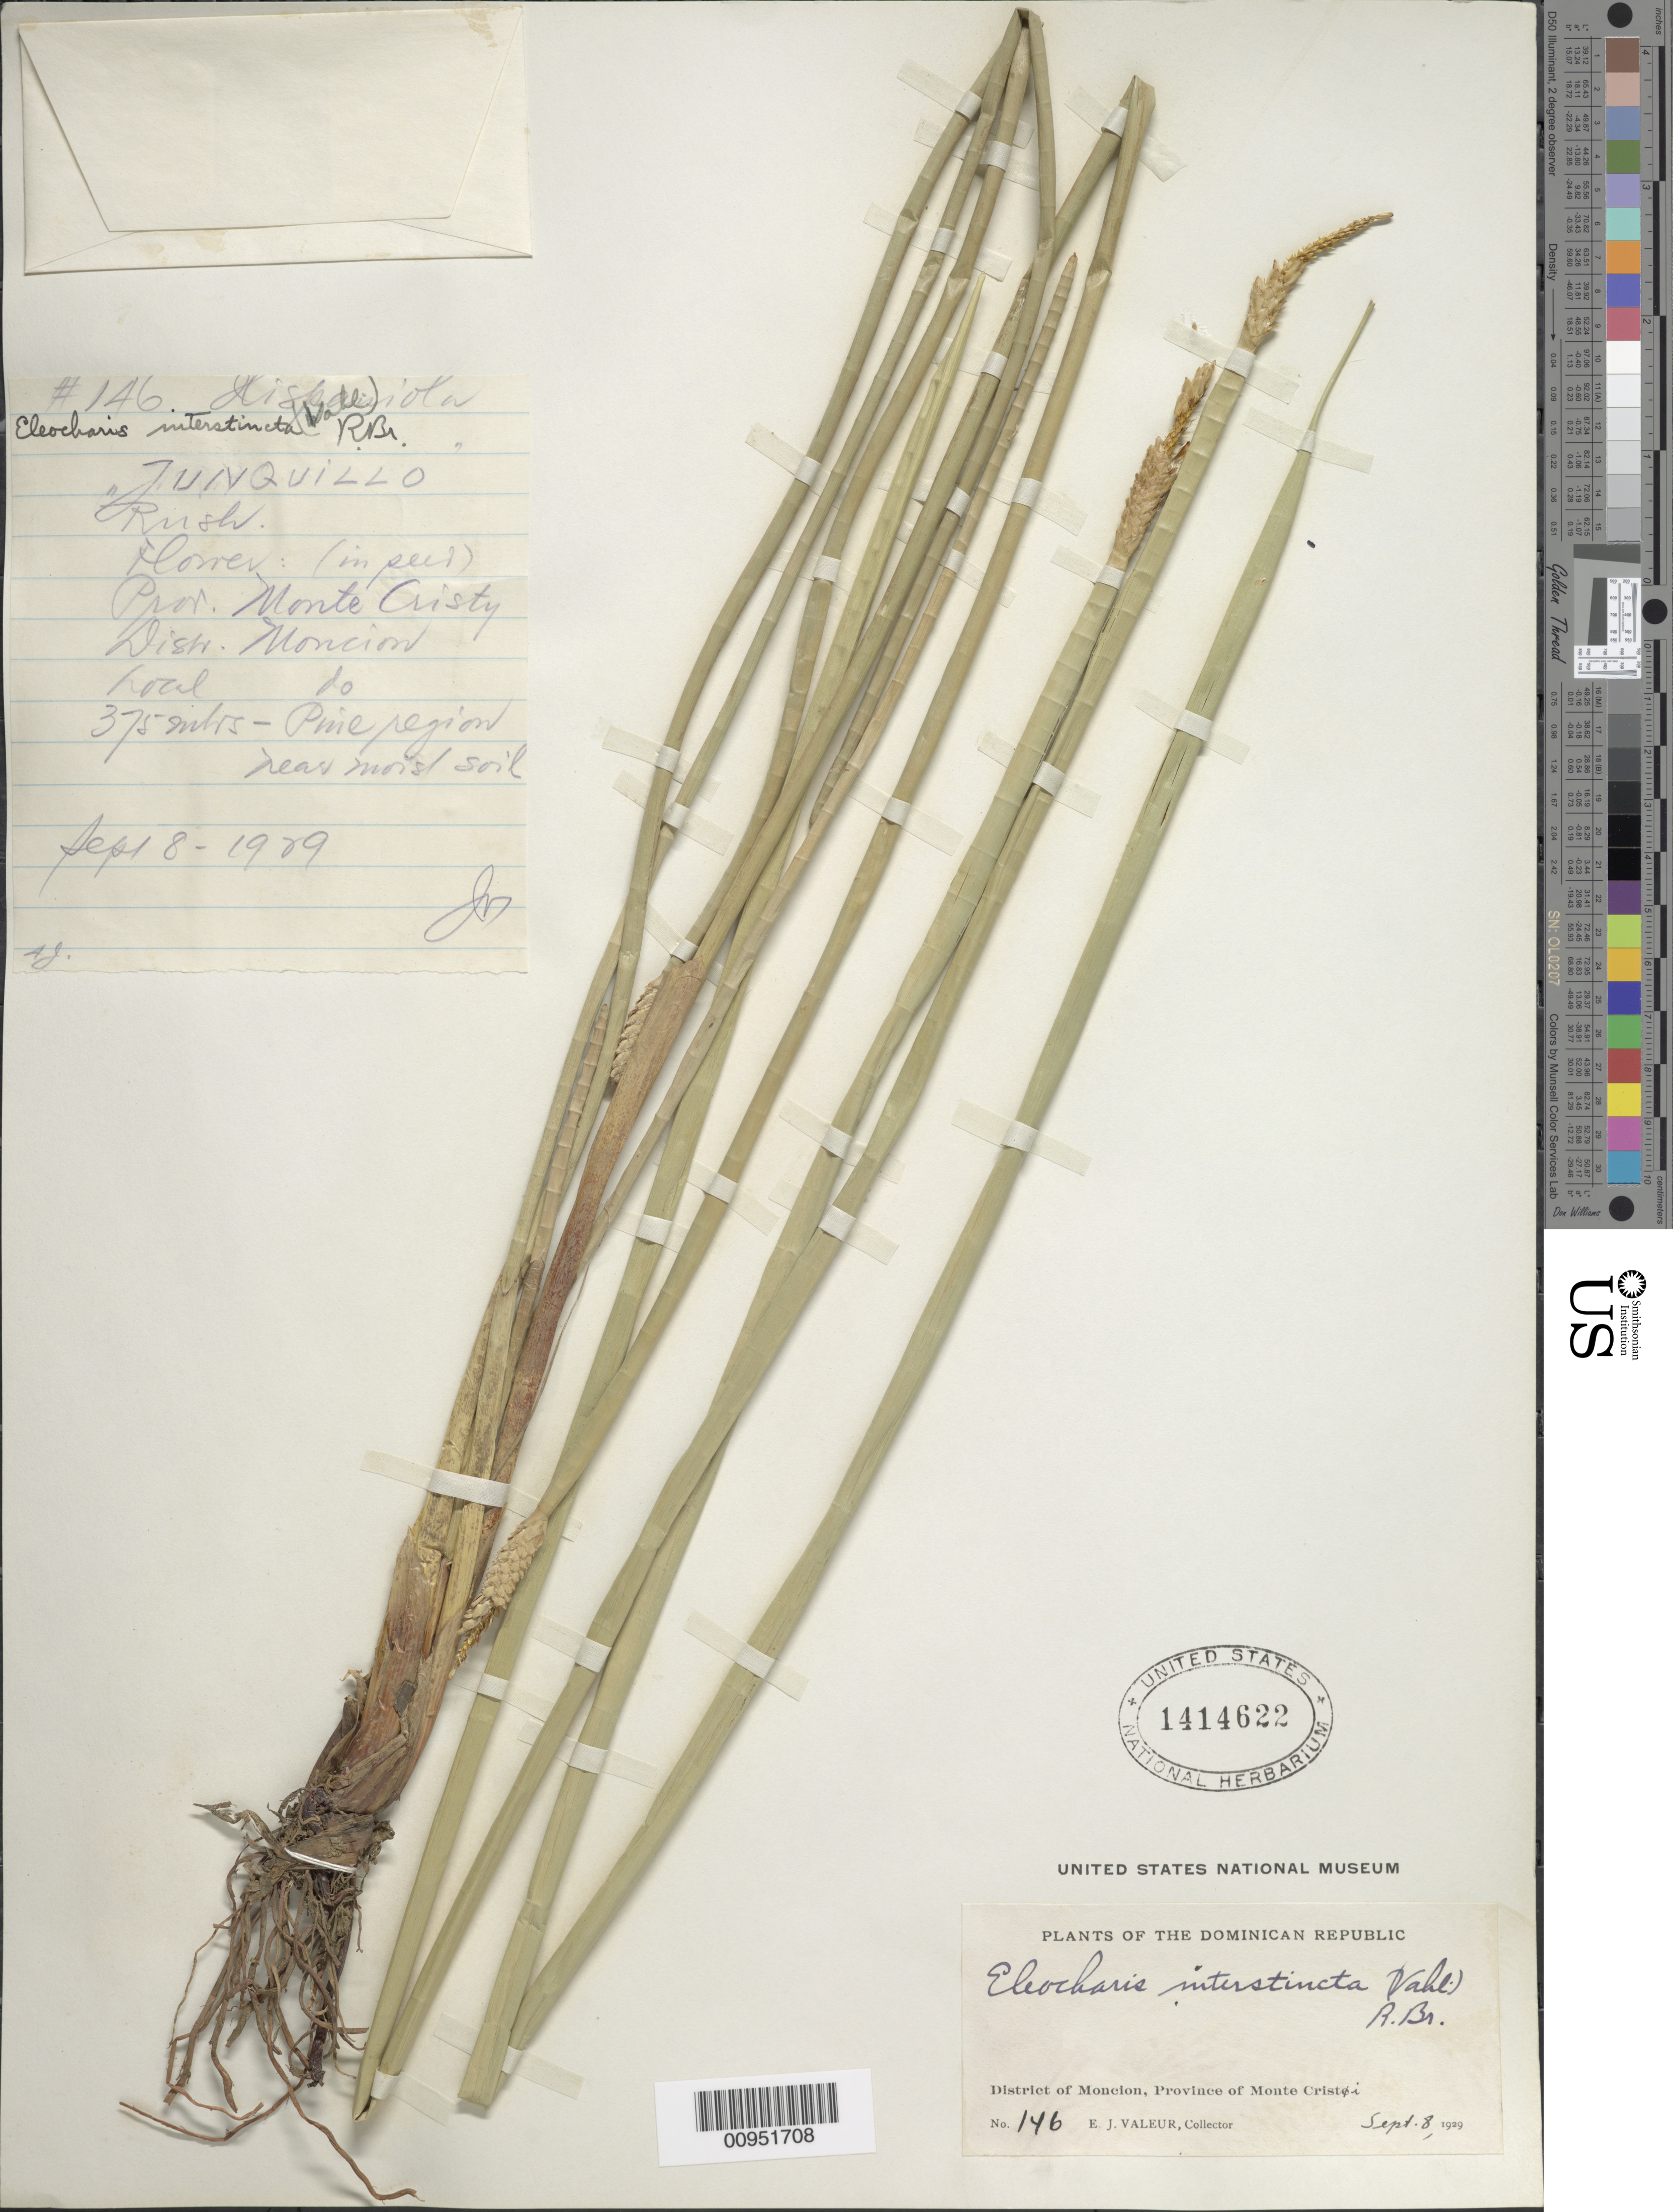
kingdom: Plantae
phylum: Tracheophyta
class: Liliopsida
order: Poales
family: Cyperaceae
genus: Eleocharis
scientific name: Eleocharis interstincta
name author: (Vahl) Roem. & Schult.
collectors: E. Valeur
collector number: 146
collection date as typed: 08 Sep 1929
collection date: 1929-09-08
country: Dominican Republic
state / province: Monte Cristi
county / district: Monción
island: Hispaniola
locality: Io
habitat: Pine region, near moist soil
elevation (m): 375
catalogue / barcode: US 1414622